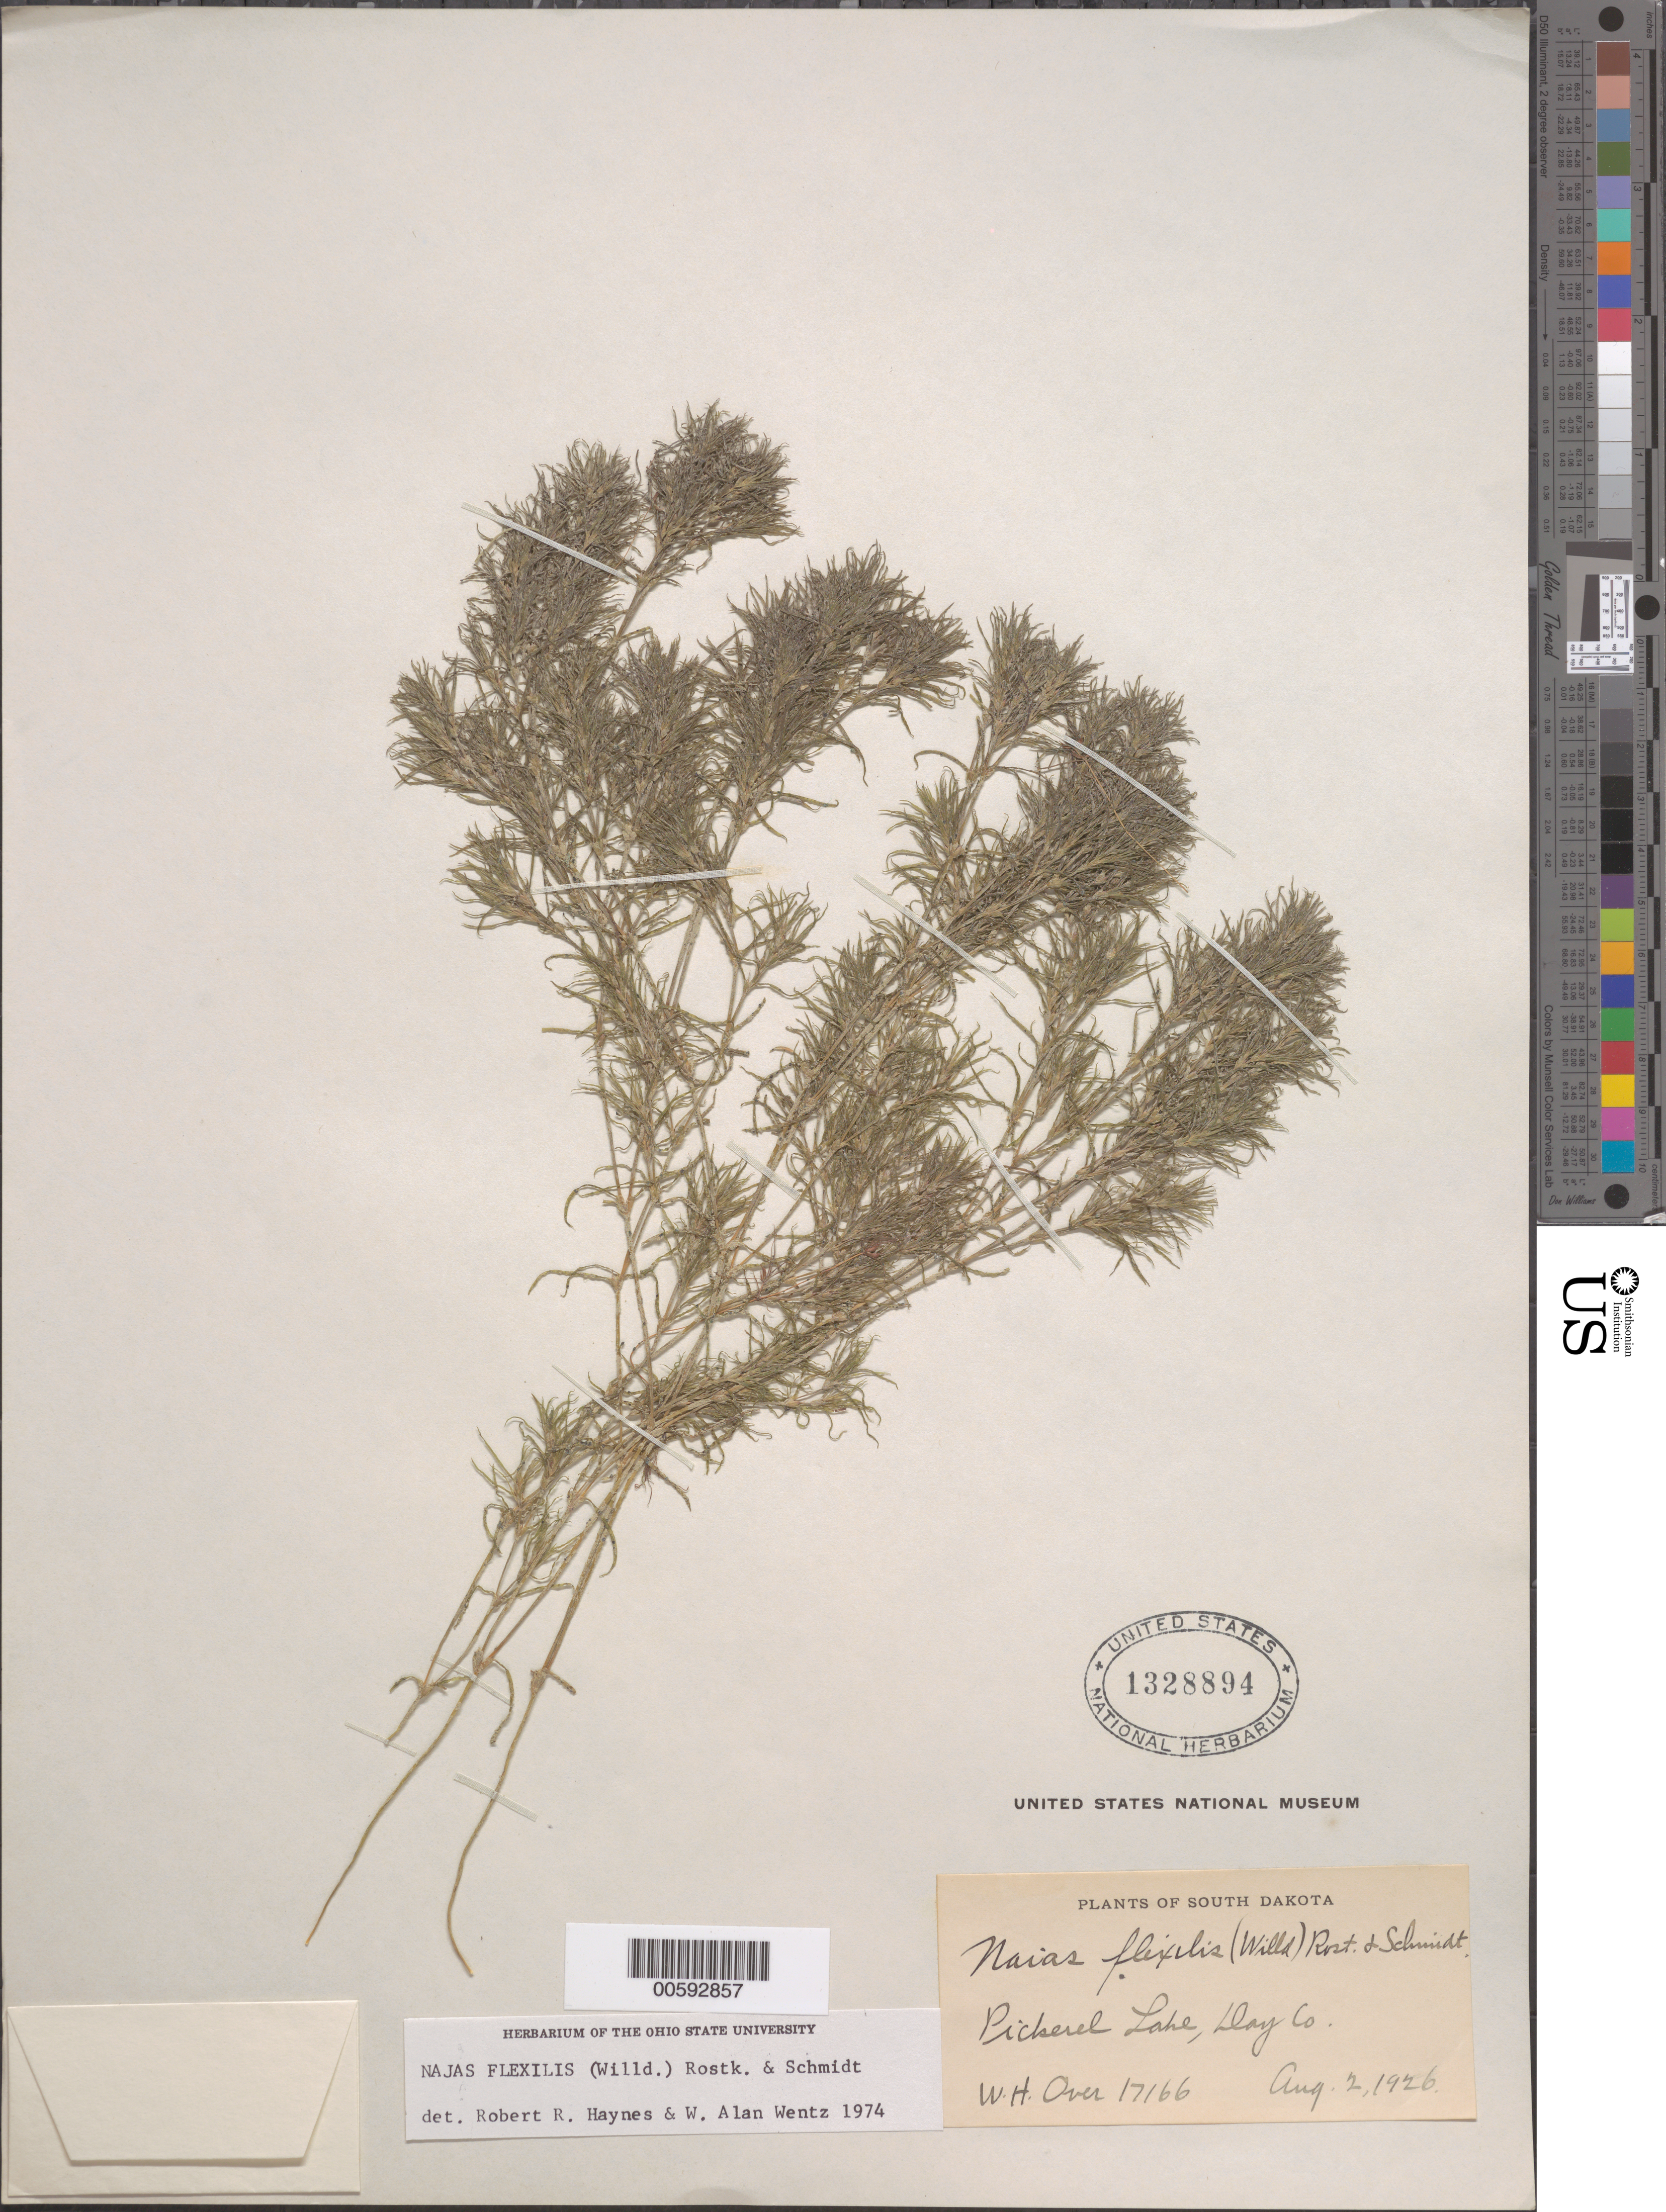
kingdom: Plantae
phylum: Tracheophyta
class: Liliopsida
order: Alismatales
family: Hydrocharitaceae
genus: Najas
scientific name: Najas flexilis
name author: (Willd.) Rostk. & Schmidt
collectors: W. Over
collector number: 17166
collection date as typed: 02 Aug 1926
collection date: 1926-08-02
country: United States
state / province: South Dakota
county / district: Day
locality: Pickerel Lake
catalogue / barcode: US 1328894